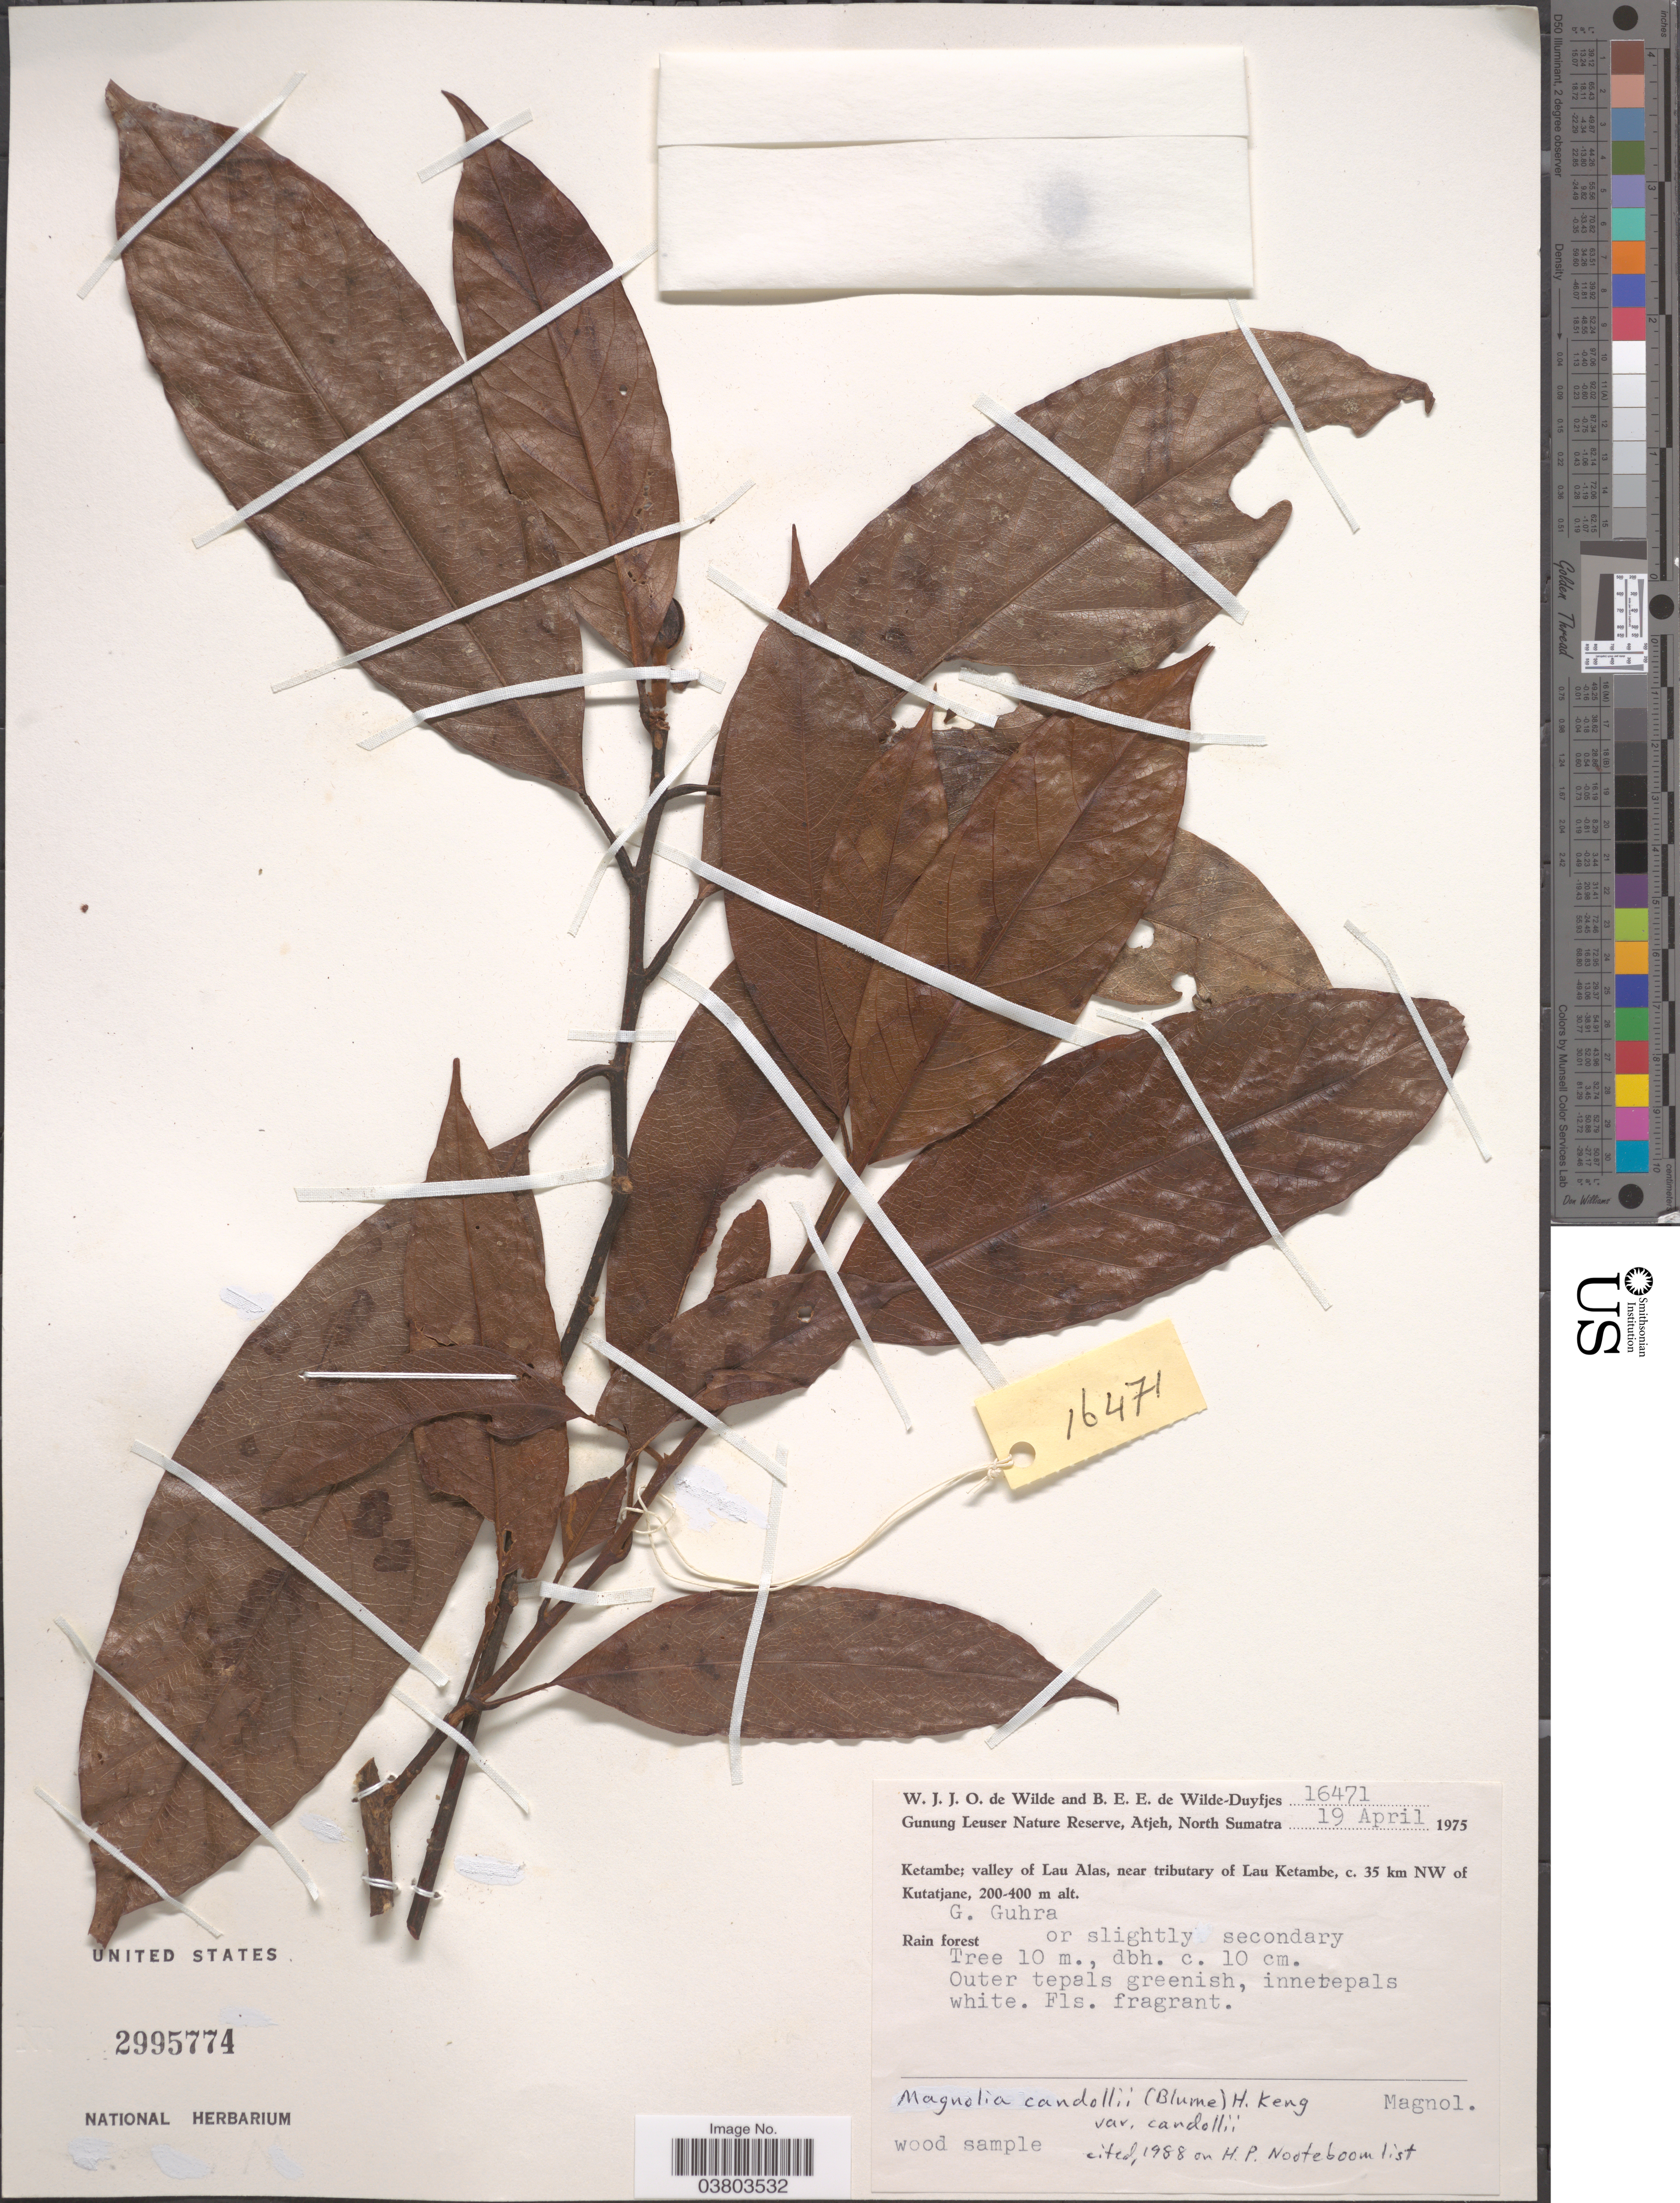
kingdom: Plantae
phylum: Tracheophyta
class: Magnoliopsida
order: Magnoliales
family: Magnoliaceae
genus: Magnolia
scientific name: Magnolia candollei var. candollei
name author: Link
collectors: W. J. de Wilde & B. E. de Wilde-Duyfjes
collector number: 16471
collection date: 1975-04-19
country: Indonesia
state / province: Sumatra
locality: Gunung Leuser Nature Reserve, Atjeh, North Sumatra. Ketambe, valley of Lau Alas, near tributary of Lau Ketambe, c. 35 km NW of Kutatjane. G. Guhra.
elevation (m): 200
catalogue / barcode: US 2995774